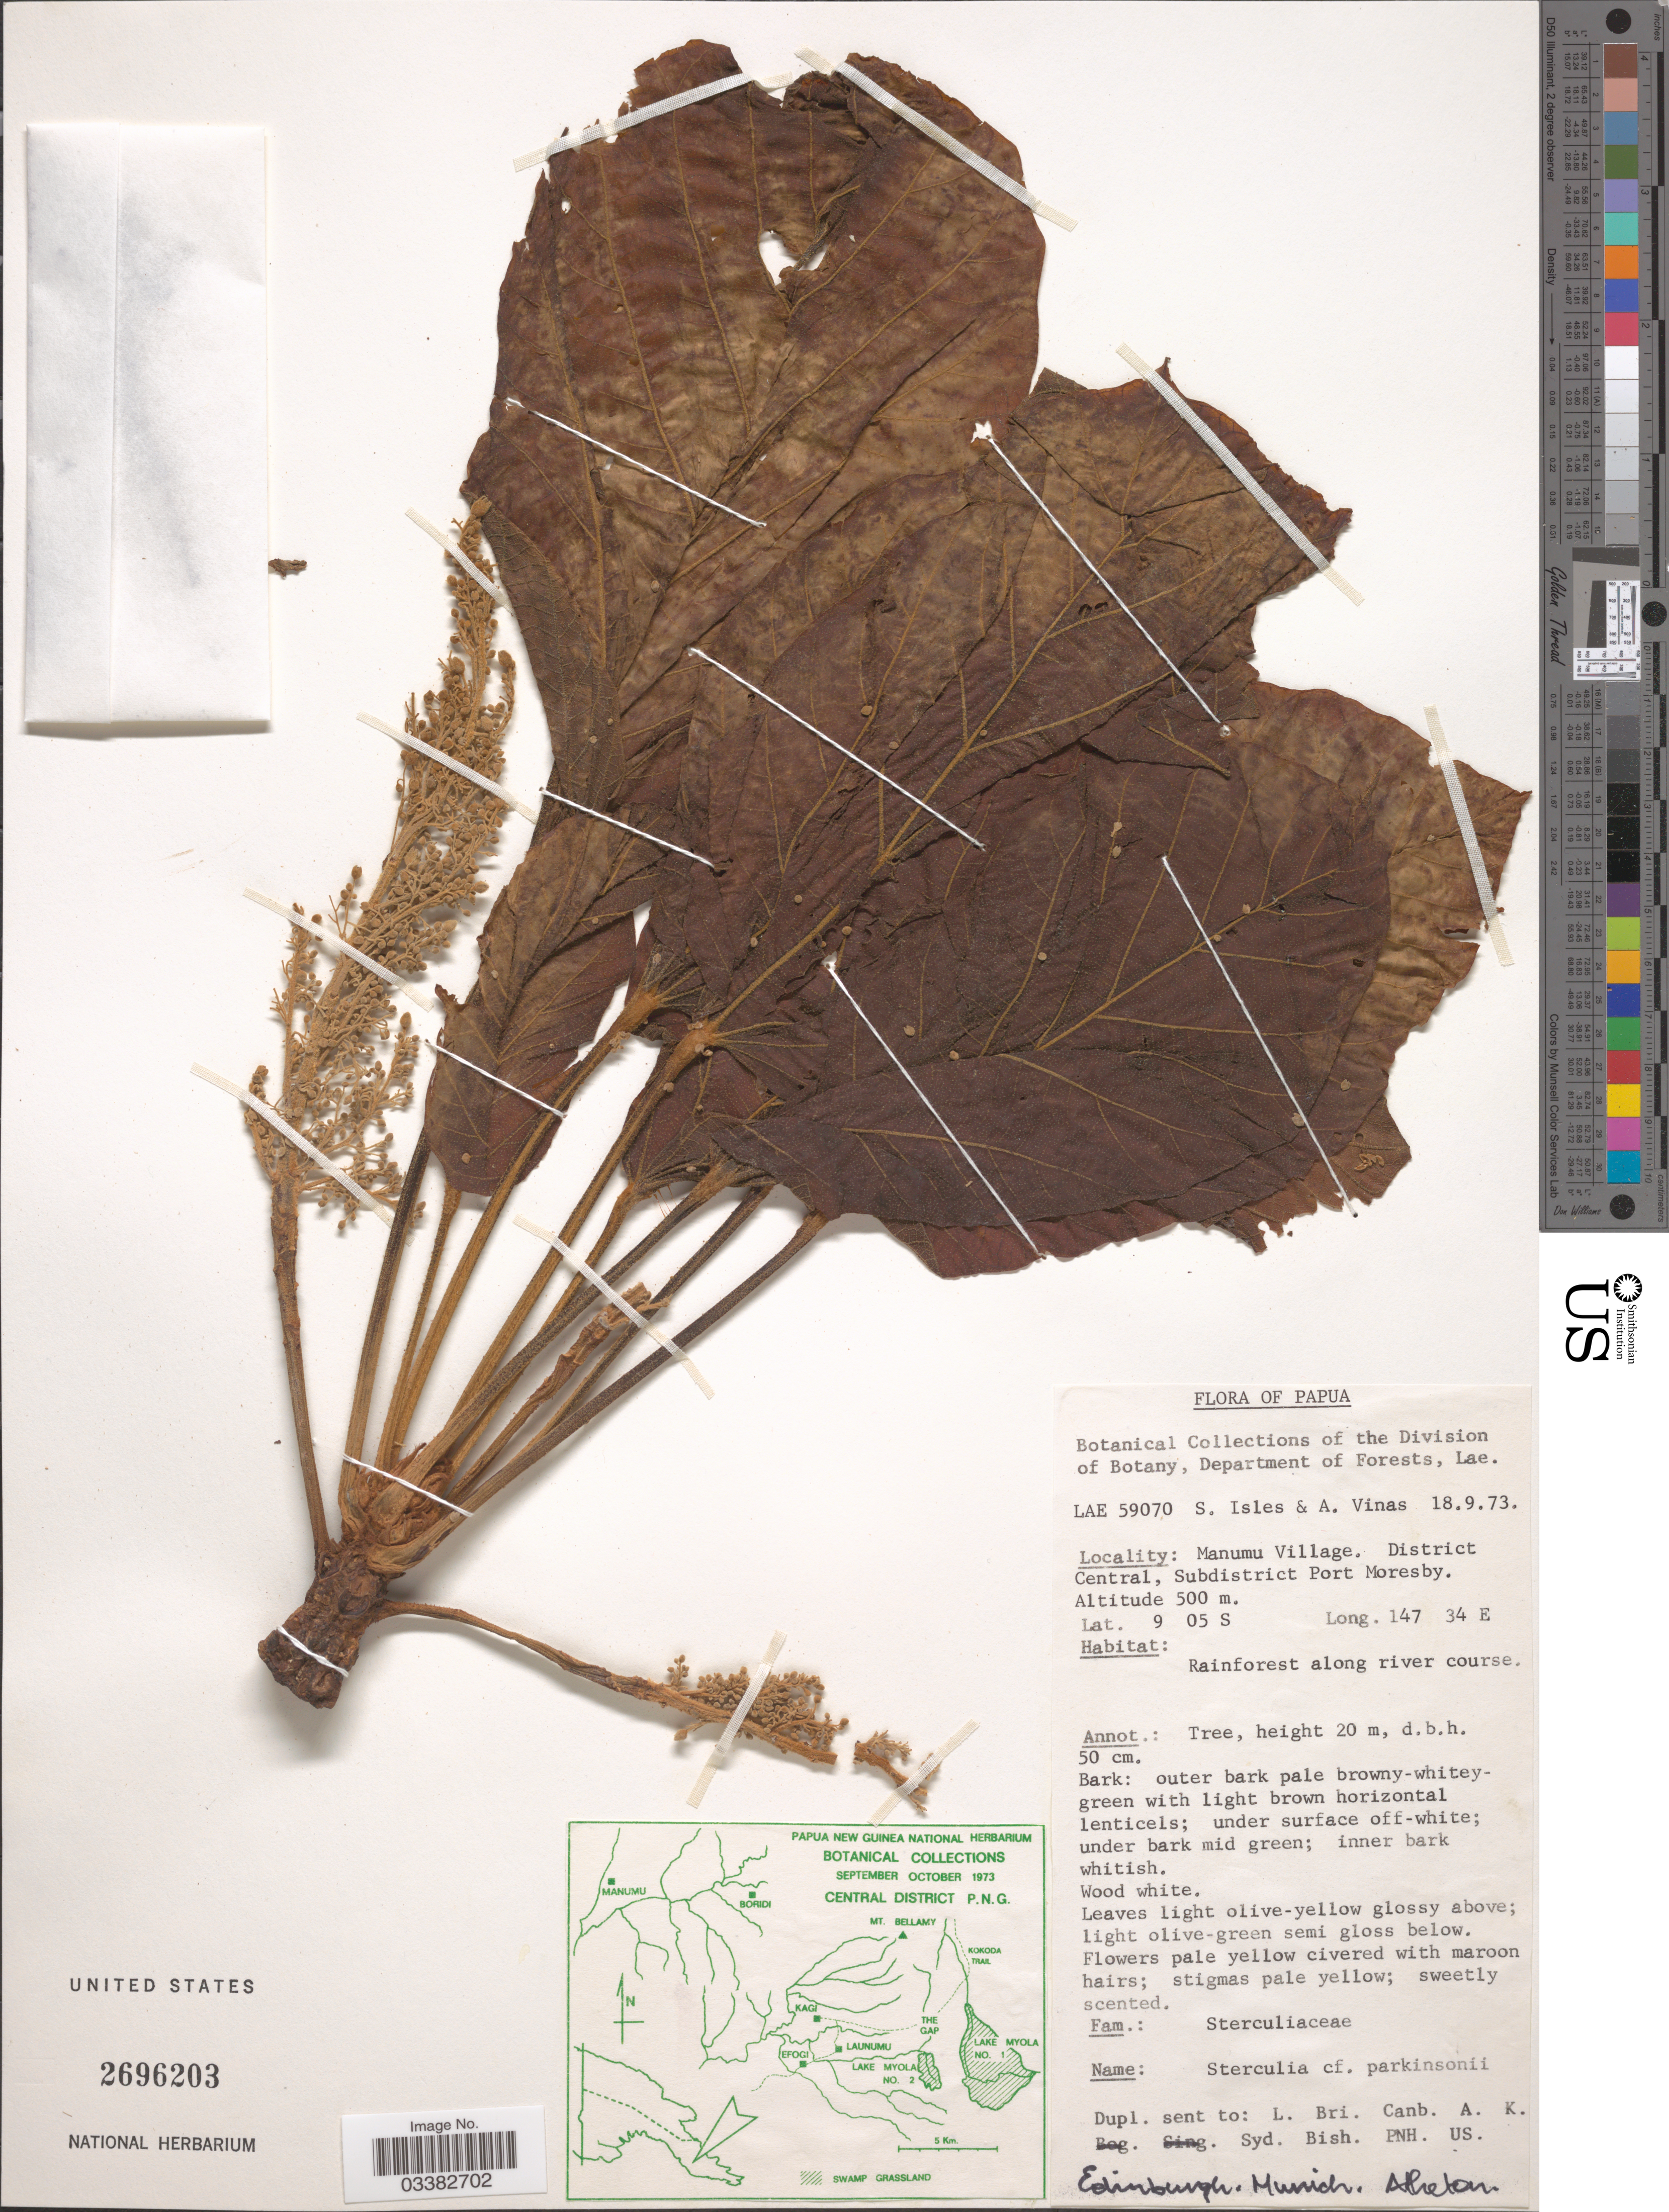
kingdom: Plantae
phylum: Tracheophyta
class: Magnoliopsida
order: Malvales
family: Malvaceae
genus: Sterculia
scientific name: Sterculia parkinsonii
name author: F. Muell.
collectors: S. Isles & A. Vinas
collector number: LAE 59070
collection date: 1973-09-18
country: Papua New Guinea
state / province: Central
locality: Papua. Manumu Village. District Central, Subdistrict Port Moresby.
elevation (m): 500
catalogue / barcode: US 2696203